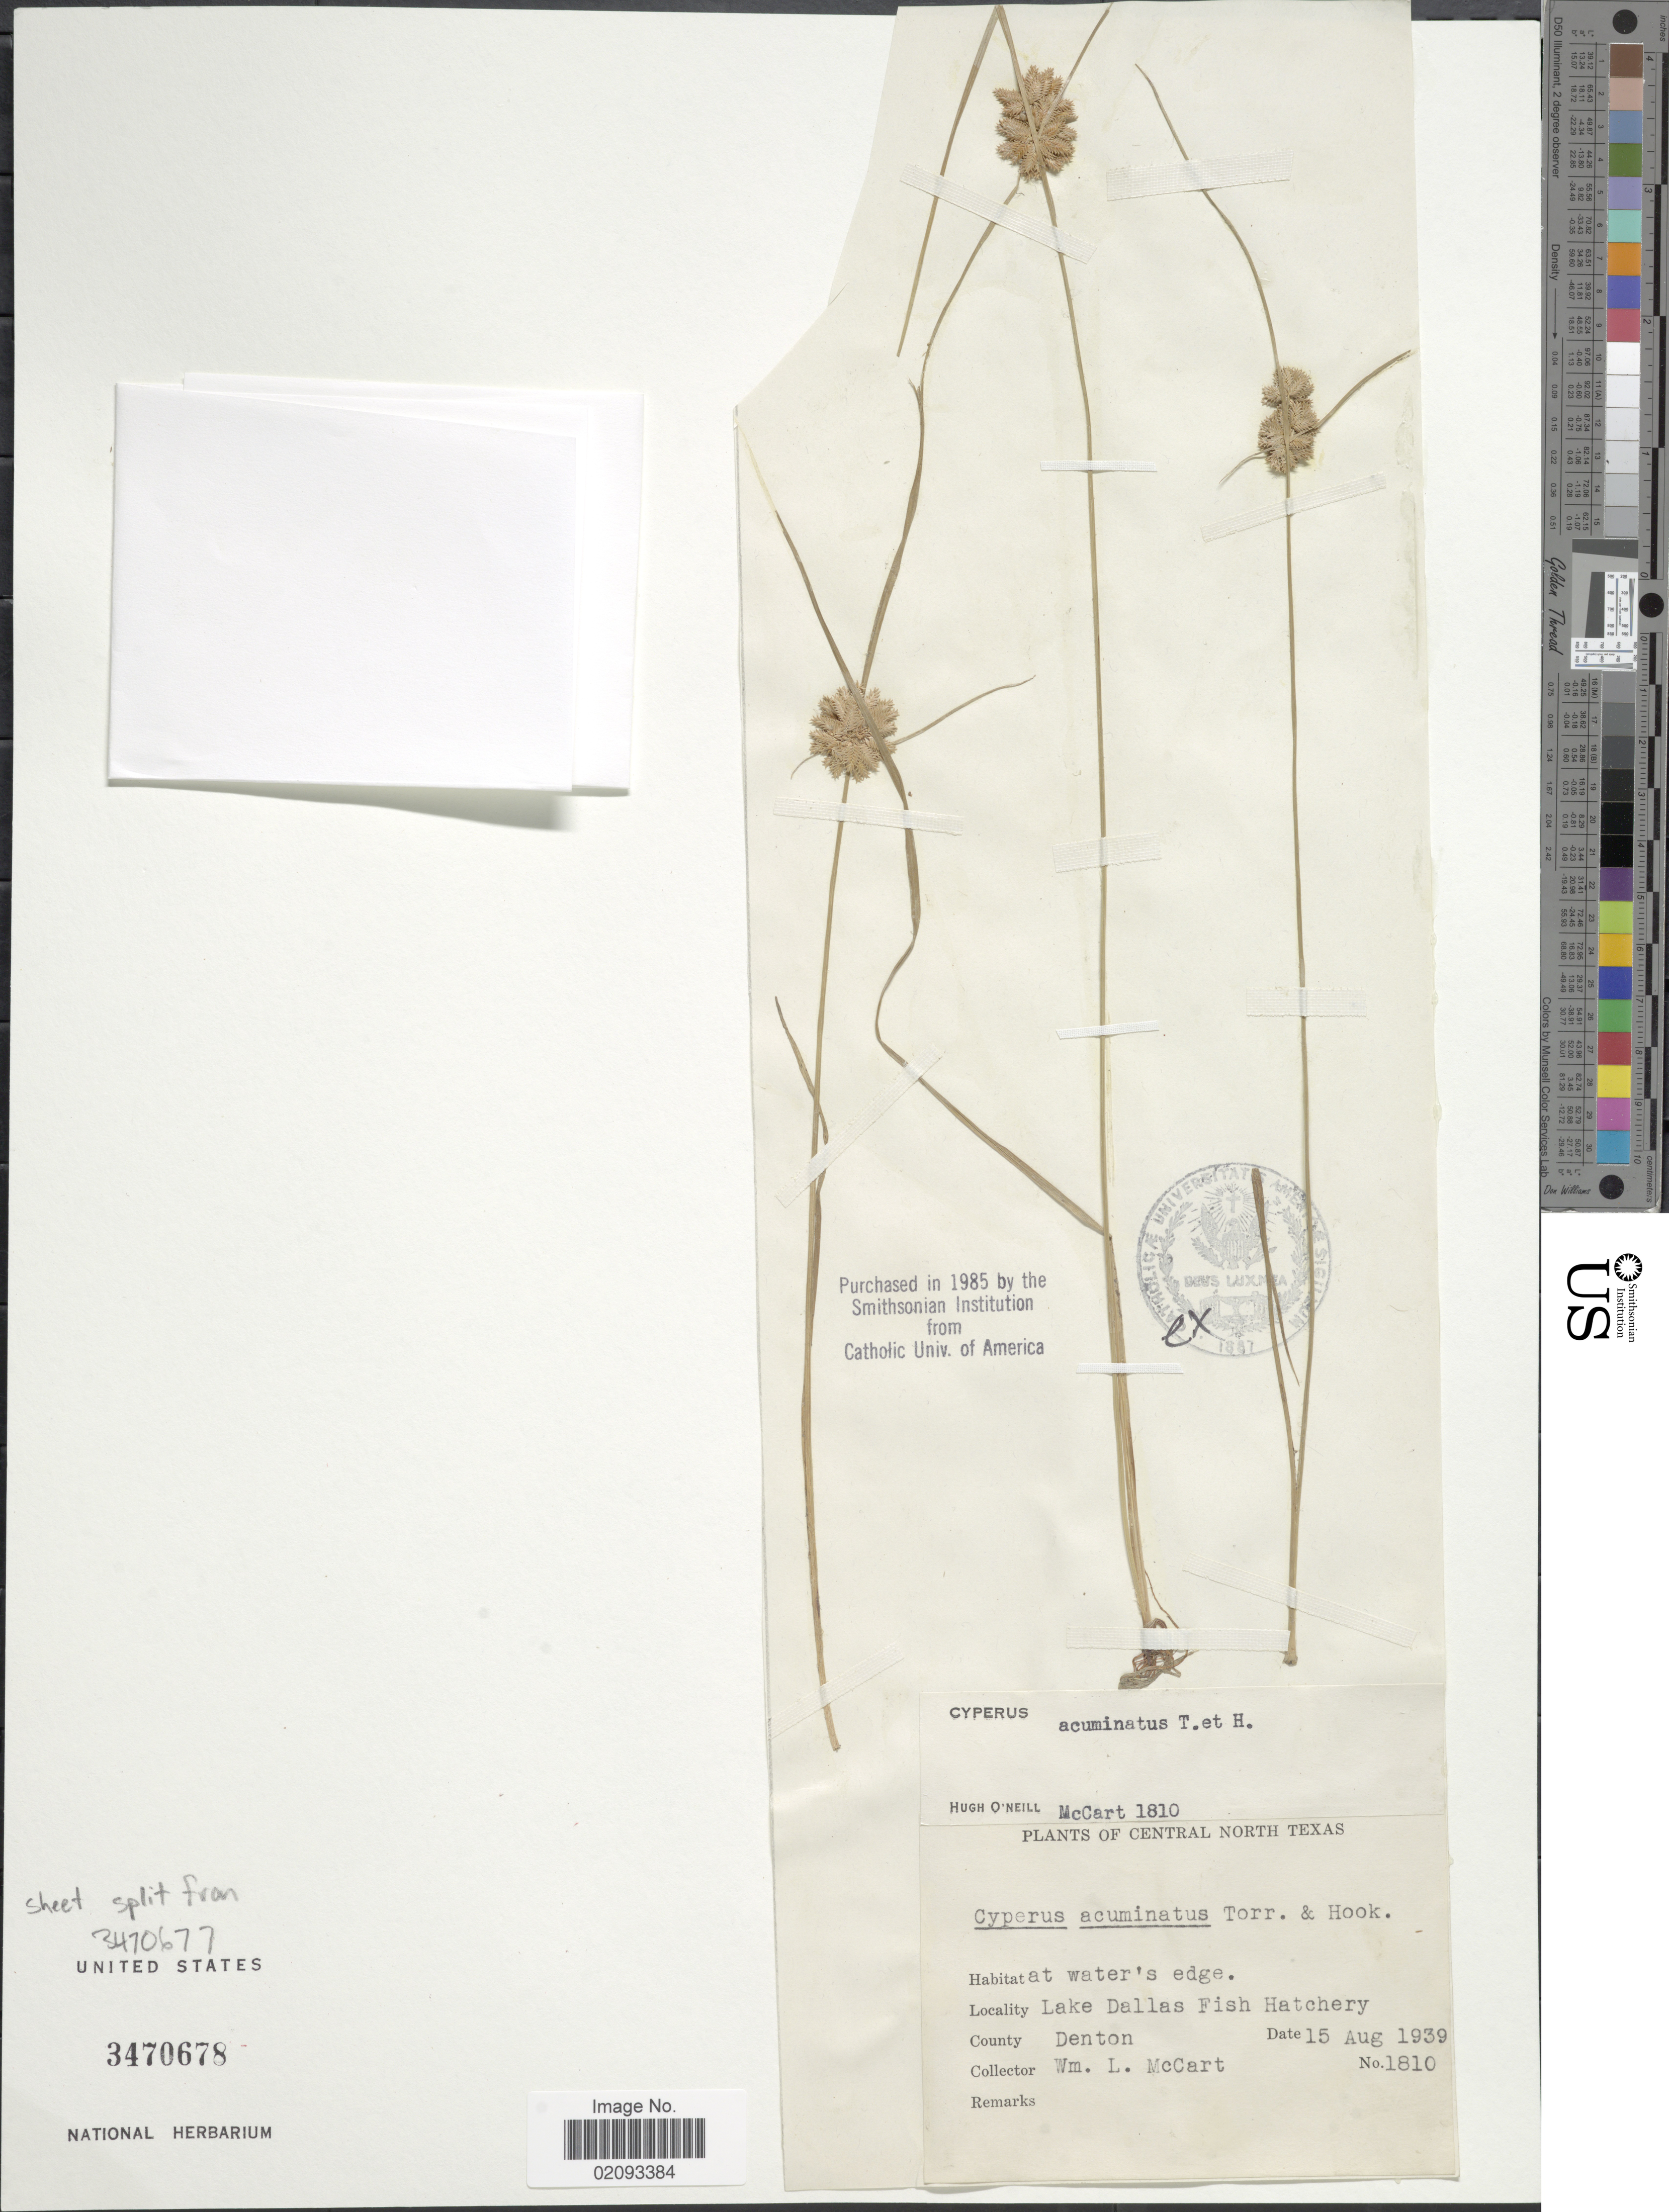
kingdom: Plantae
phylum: Tracheophyta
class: Liliopsida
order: Poales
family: Cyperaceae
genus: Cyperus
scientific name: Cyperus acuminatus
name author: Torr. & Hook.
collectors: W. McCart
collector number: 1810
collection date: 1939-08-15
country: United States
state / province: Texas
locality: Central North Texas. Lake Dallas Fish Hatchery. County Denton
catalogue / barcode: US 3470678